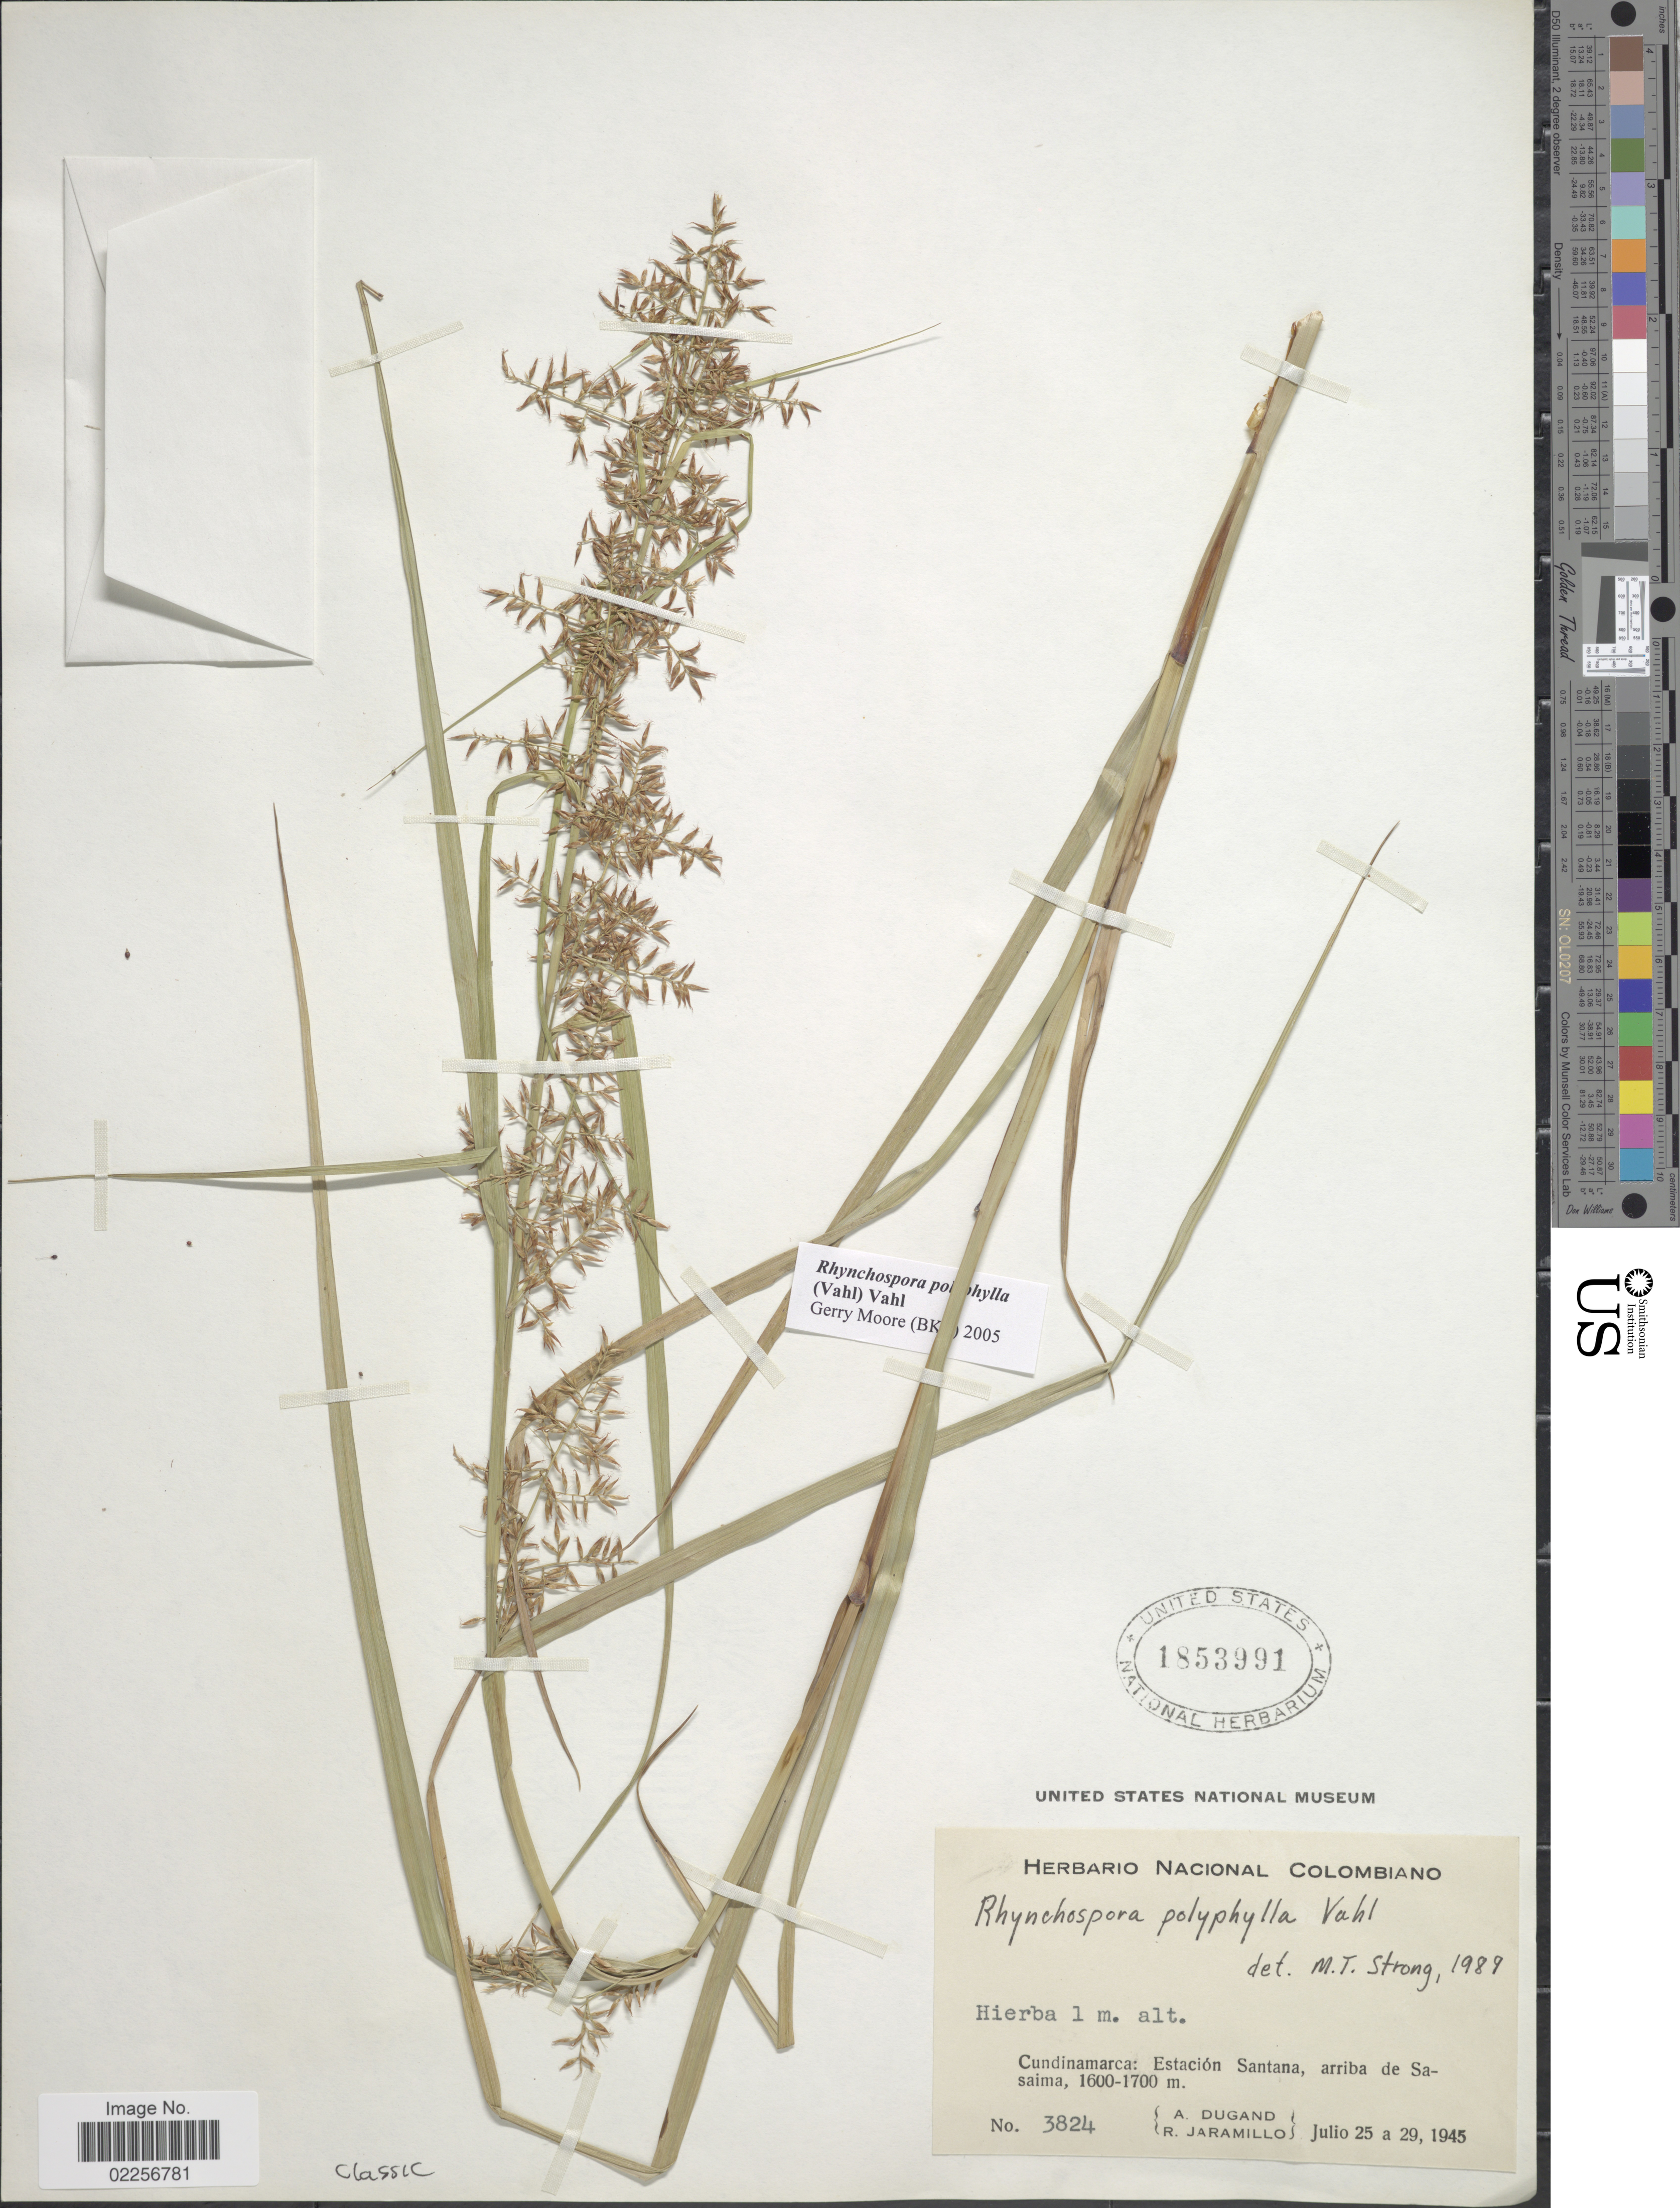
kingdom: Plantae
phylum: Tracheophyta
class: Liliopsida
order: Poales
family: Cyperaceae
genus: Rhynchospora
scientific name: Rhynchospora polyphylla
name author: (Vahl) Vahl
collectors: A. Dugand & R. Jaramillo M.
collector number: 3824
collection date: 1945-07-25/1945-07-29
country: Colombia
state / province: Cundinamarca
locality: Estacion Santana, arriba de Sasaima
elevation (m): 1600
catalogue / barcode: US 1853991